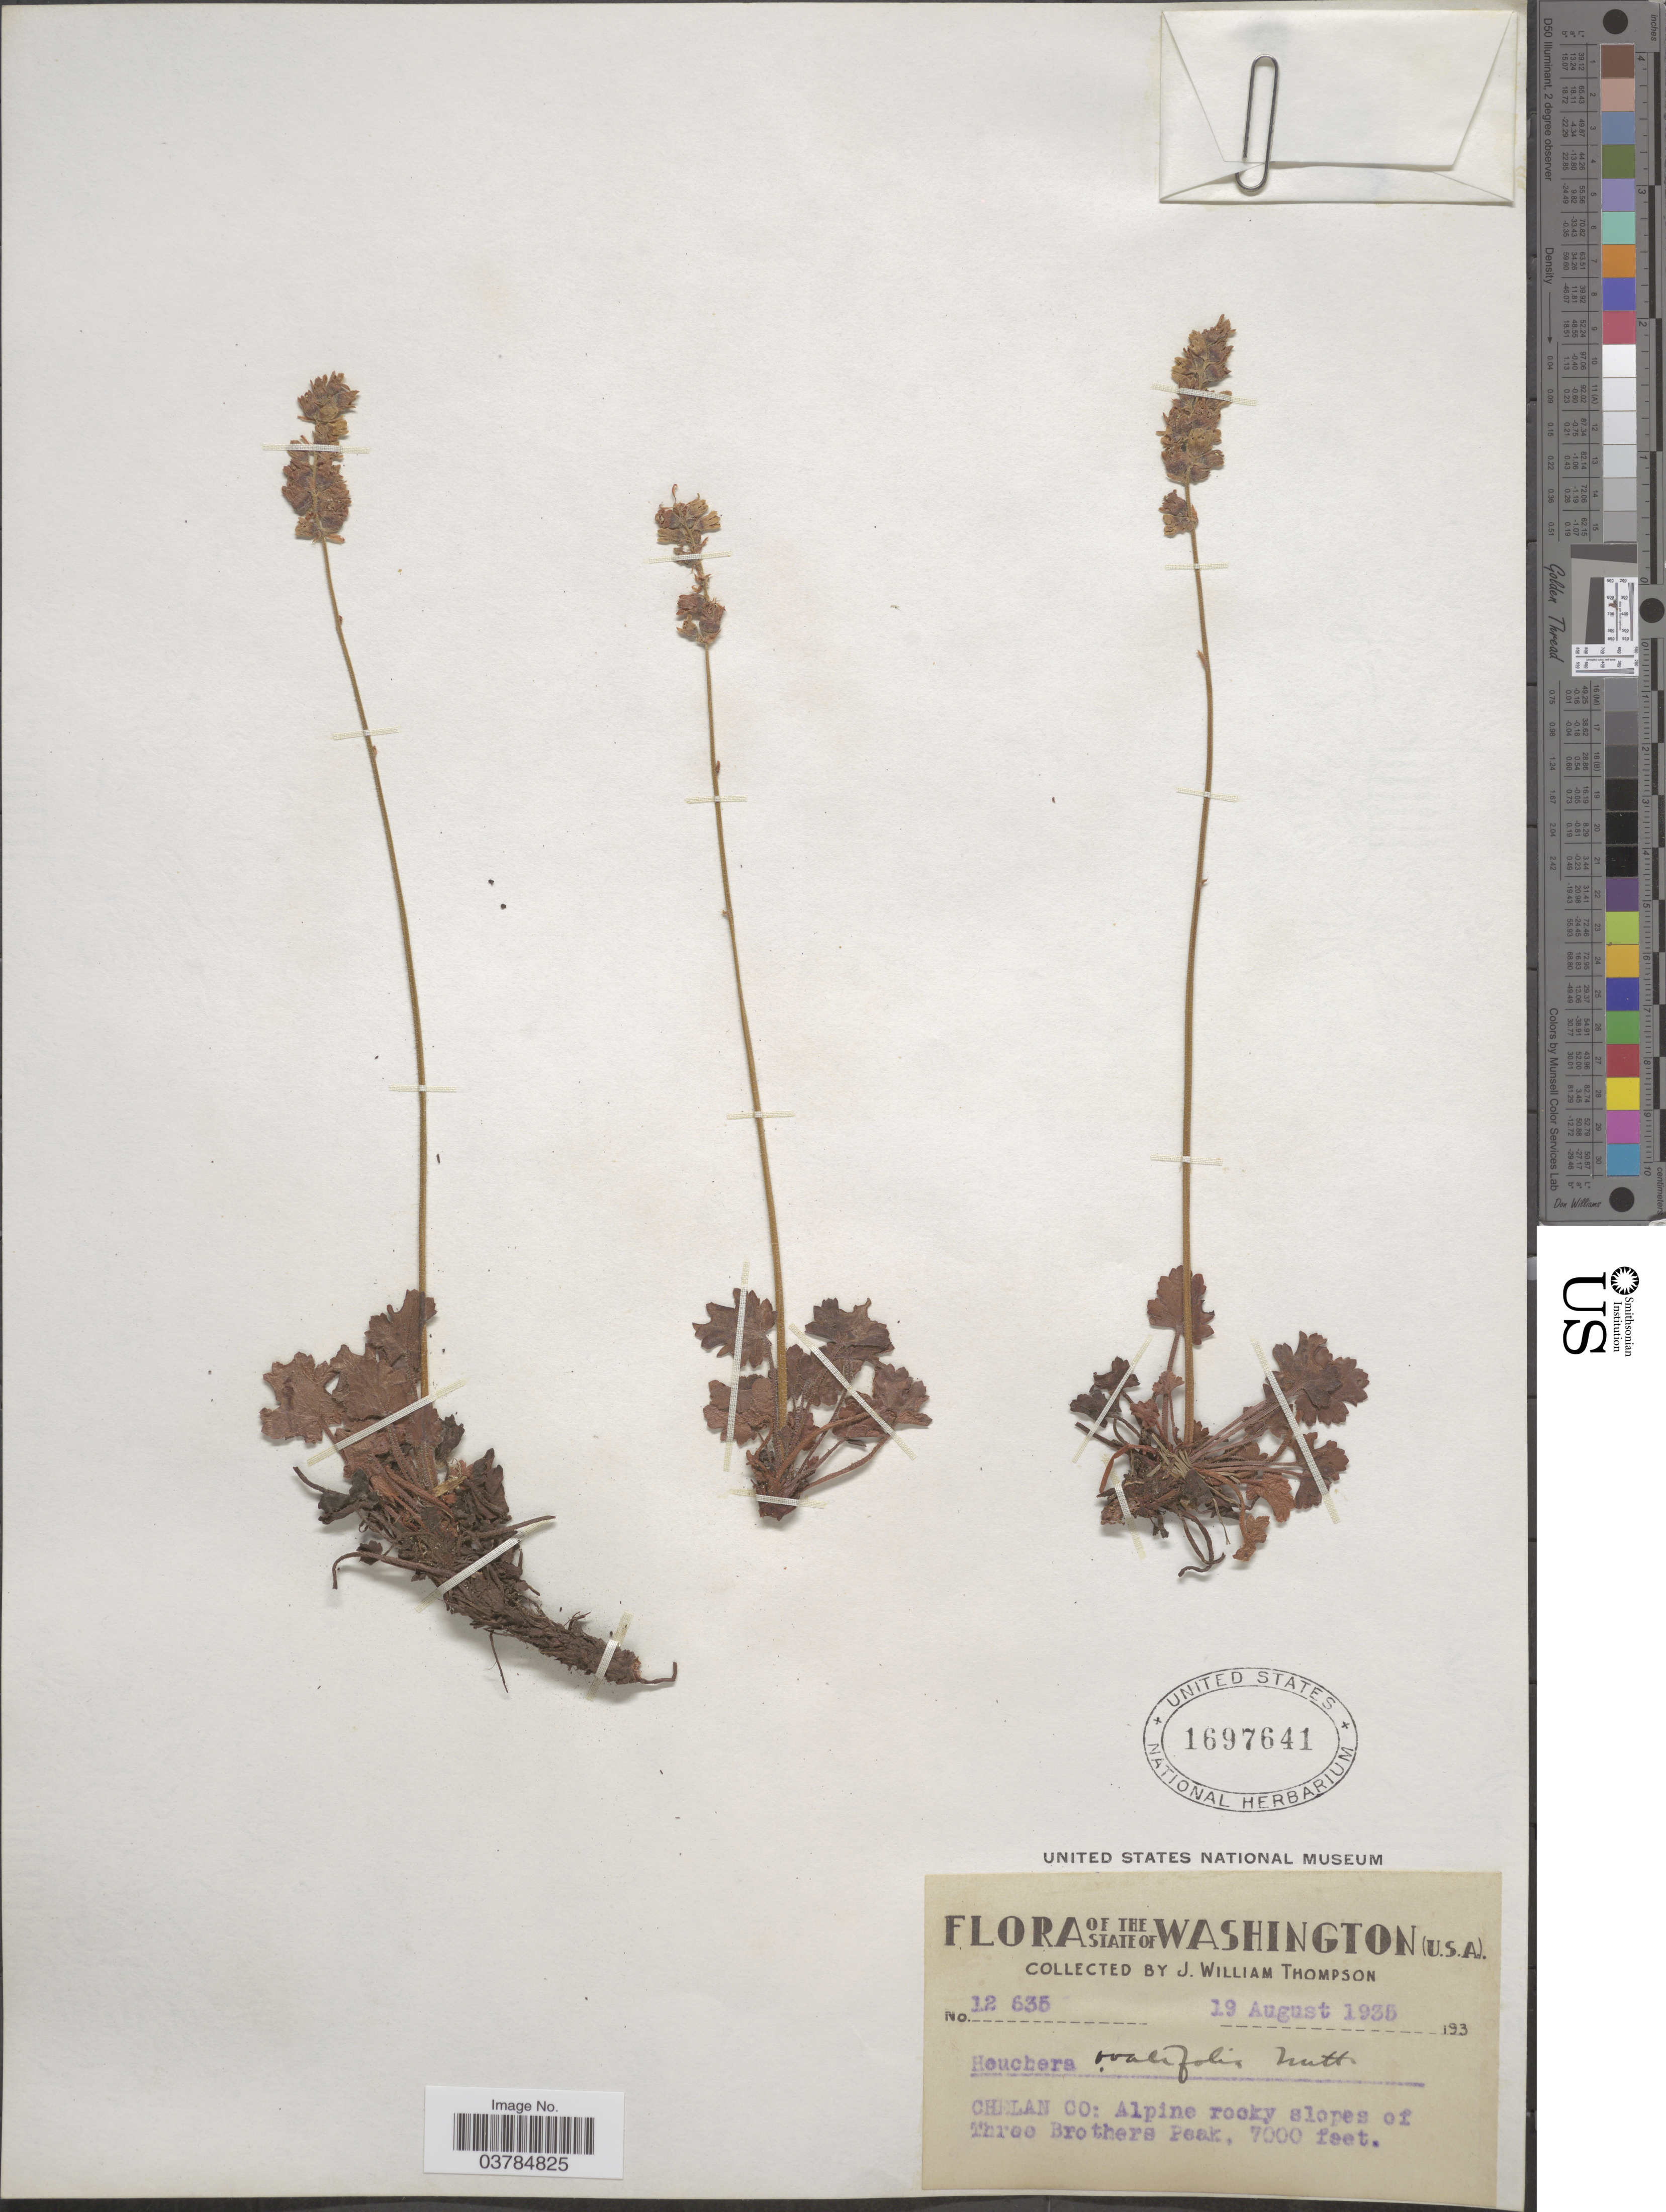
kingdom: Plantae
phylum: Tracheophyta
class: Magnoliopsida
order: Saxifragales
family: Saxifragaceae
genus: Heuchera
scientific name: Heuchera ovalifolia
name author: Torr. & A. Gray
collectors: J. W. Thompson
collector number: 12635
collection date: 1935-08-19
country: United States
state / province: Washington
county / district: Chelan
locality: Chelan Co: Alpine rocky slopes of Three Brothers Peak.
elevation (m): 2134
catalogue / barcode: US 1697641